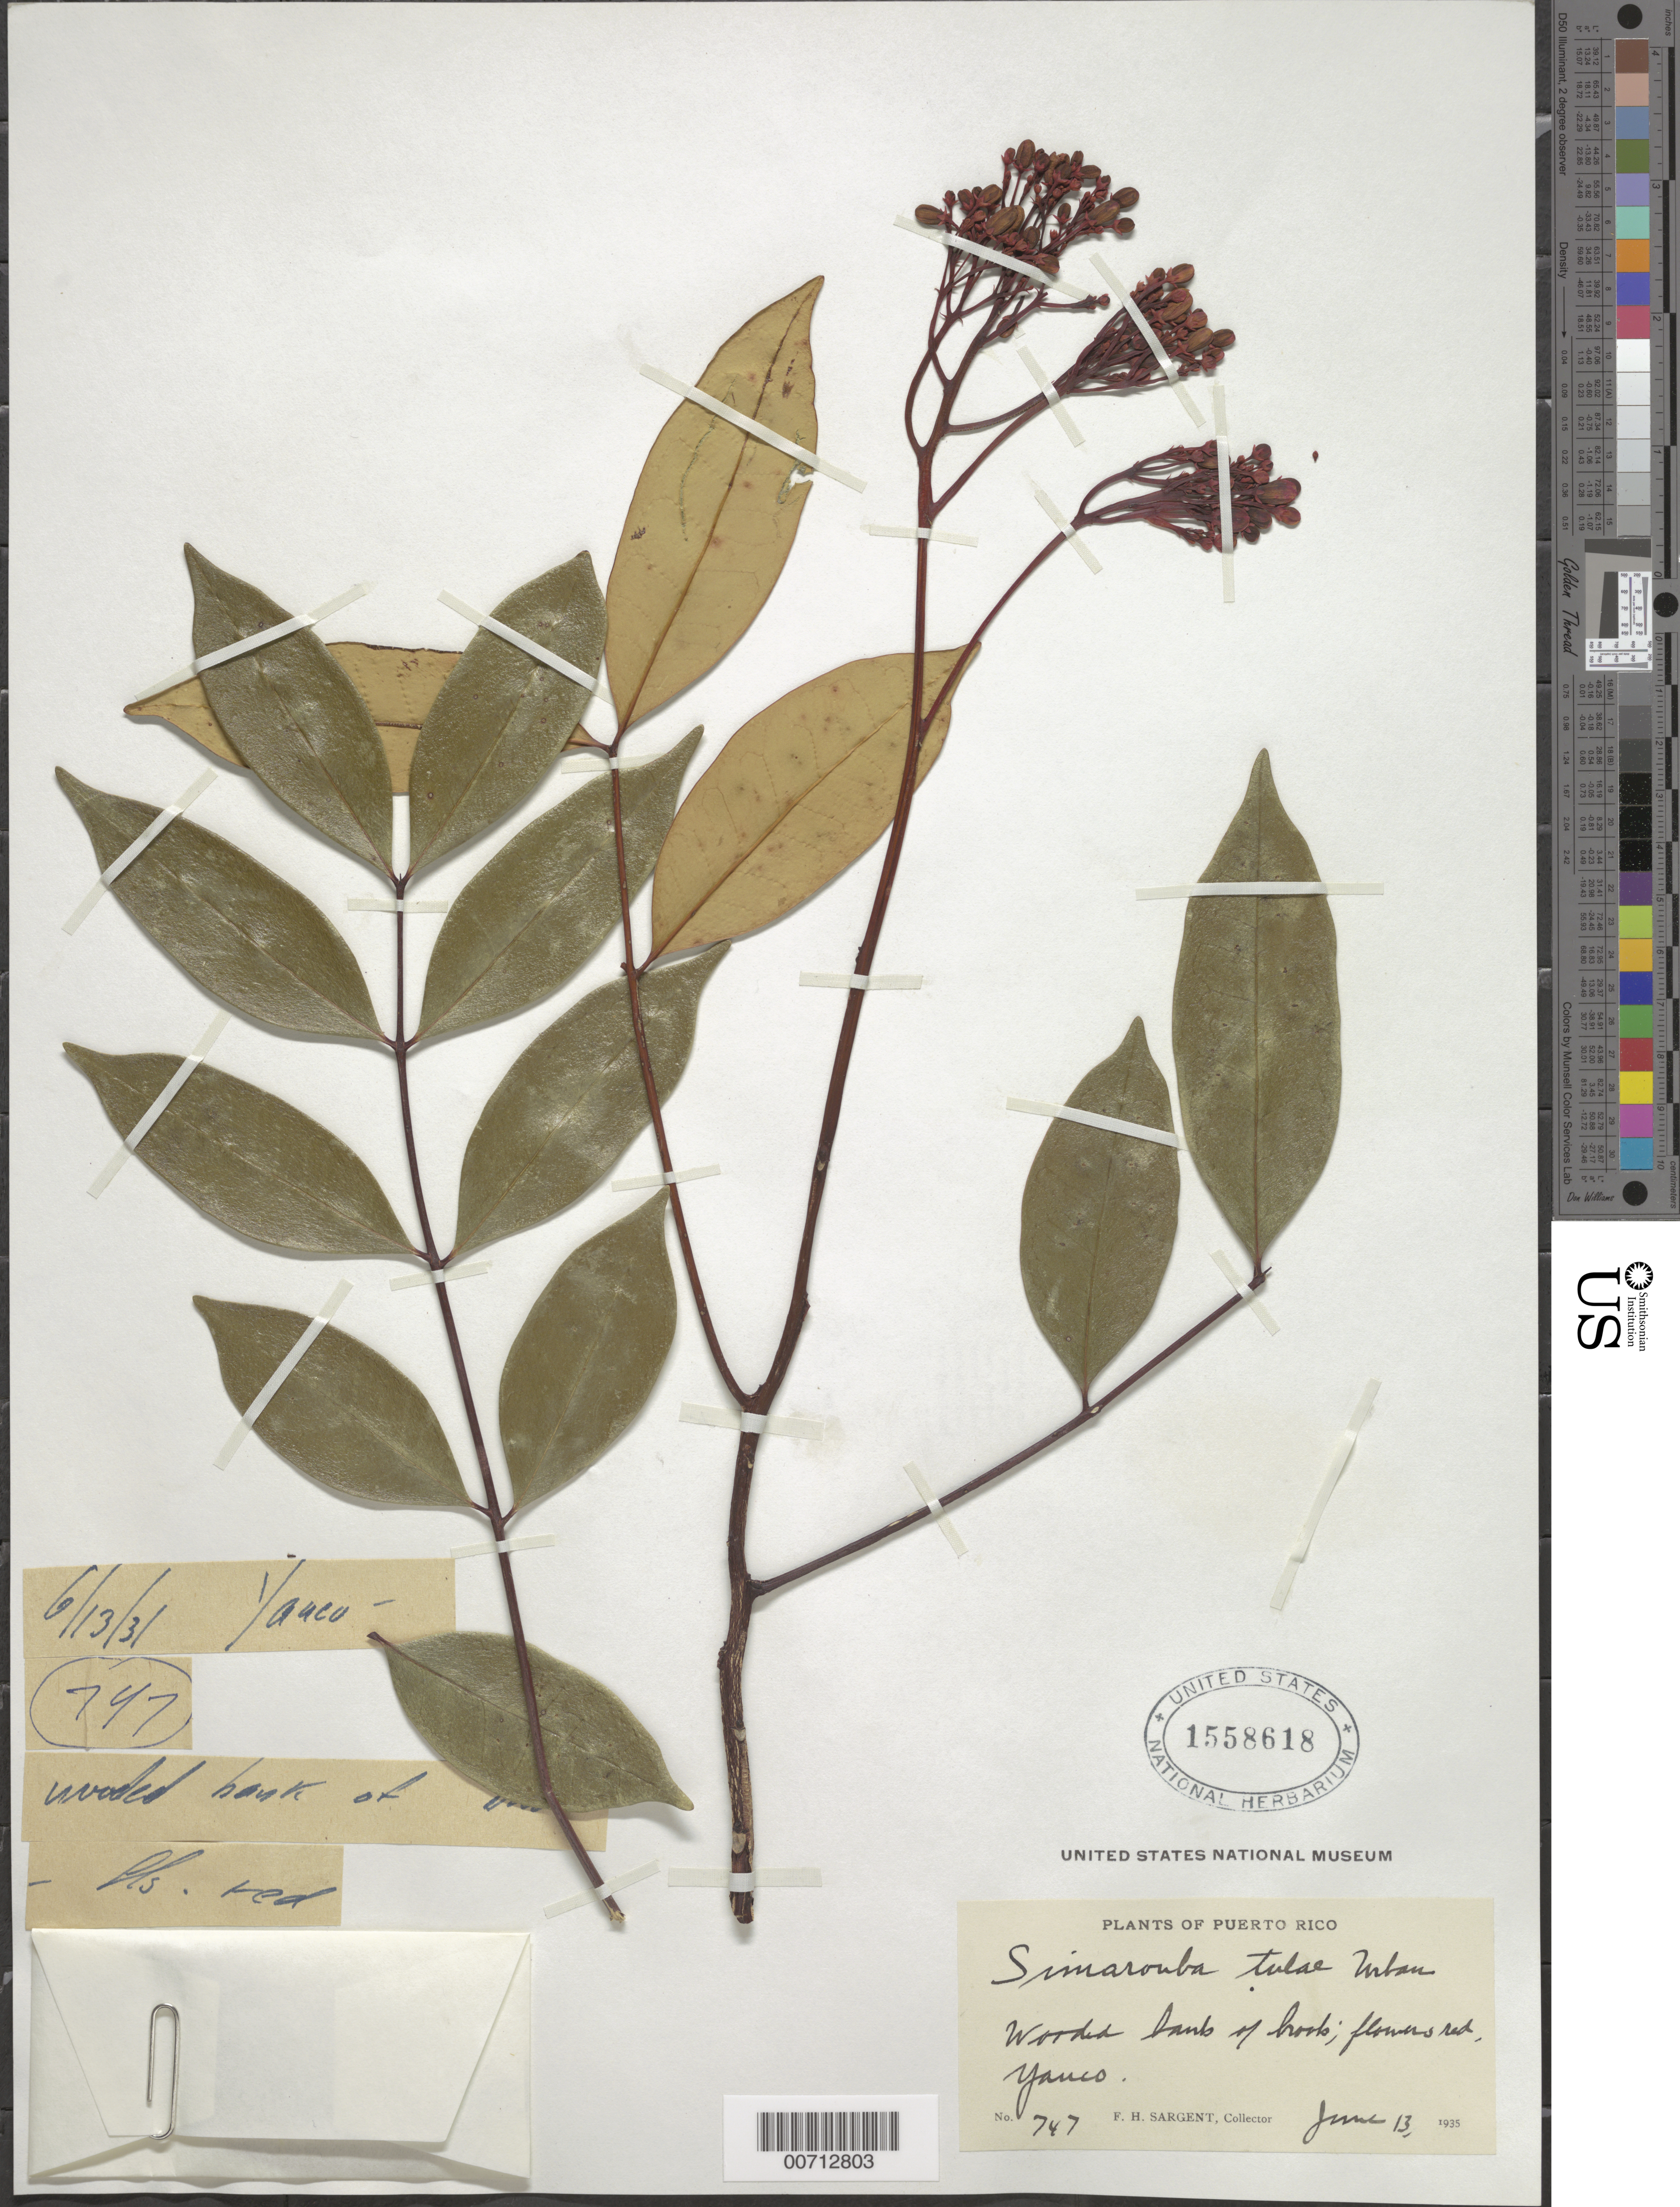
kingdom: Plantae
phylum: Tracheophyta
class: Magnoliopsida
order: Sapindales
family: Simaroubaceae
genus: Simarouba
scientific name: Simarouba tulae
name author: Urb.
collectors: F. H. Sargent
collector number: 747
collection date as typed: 13 Jun 1935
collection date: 1935-06-13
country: Puerto Rico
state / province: Yauco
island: Greater Antilles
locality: Yauco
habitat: Wooded bank of brook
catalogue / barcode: US 1558618